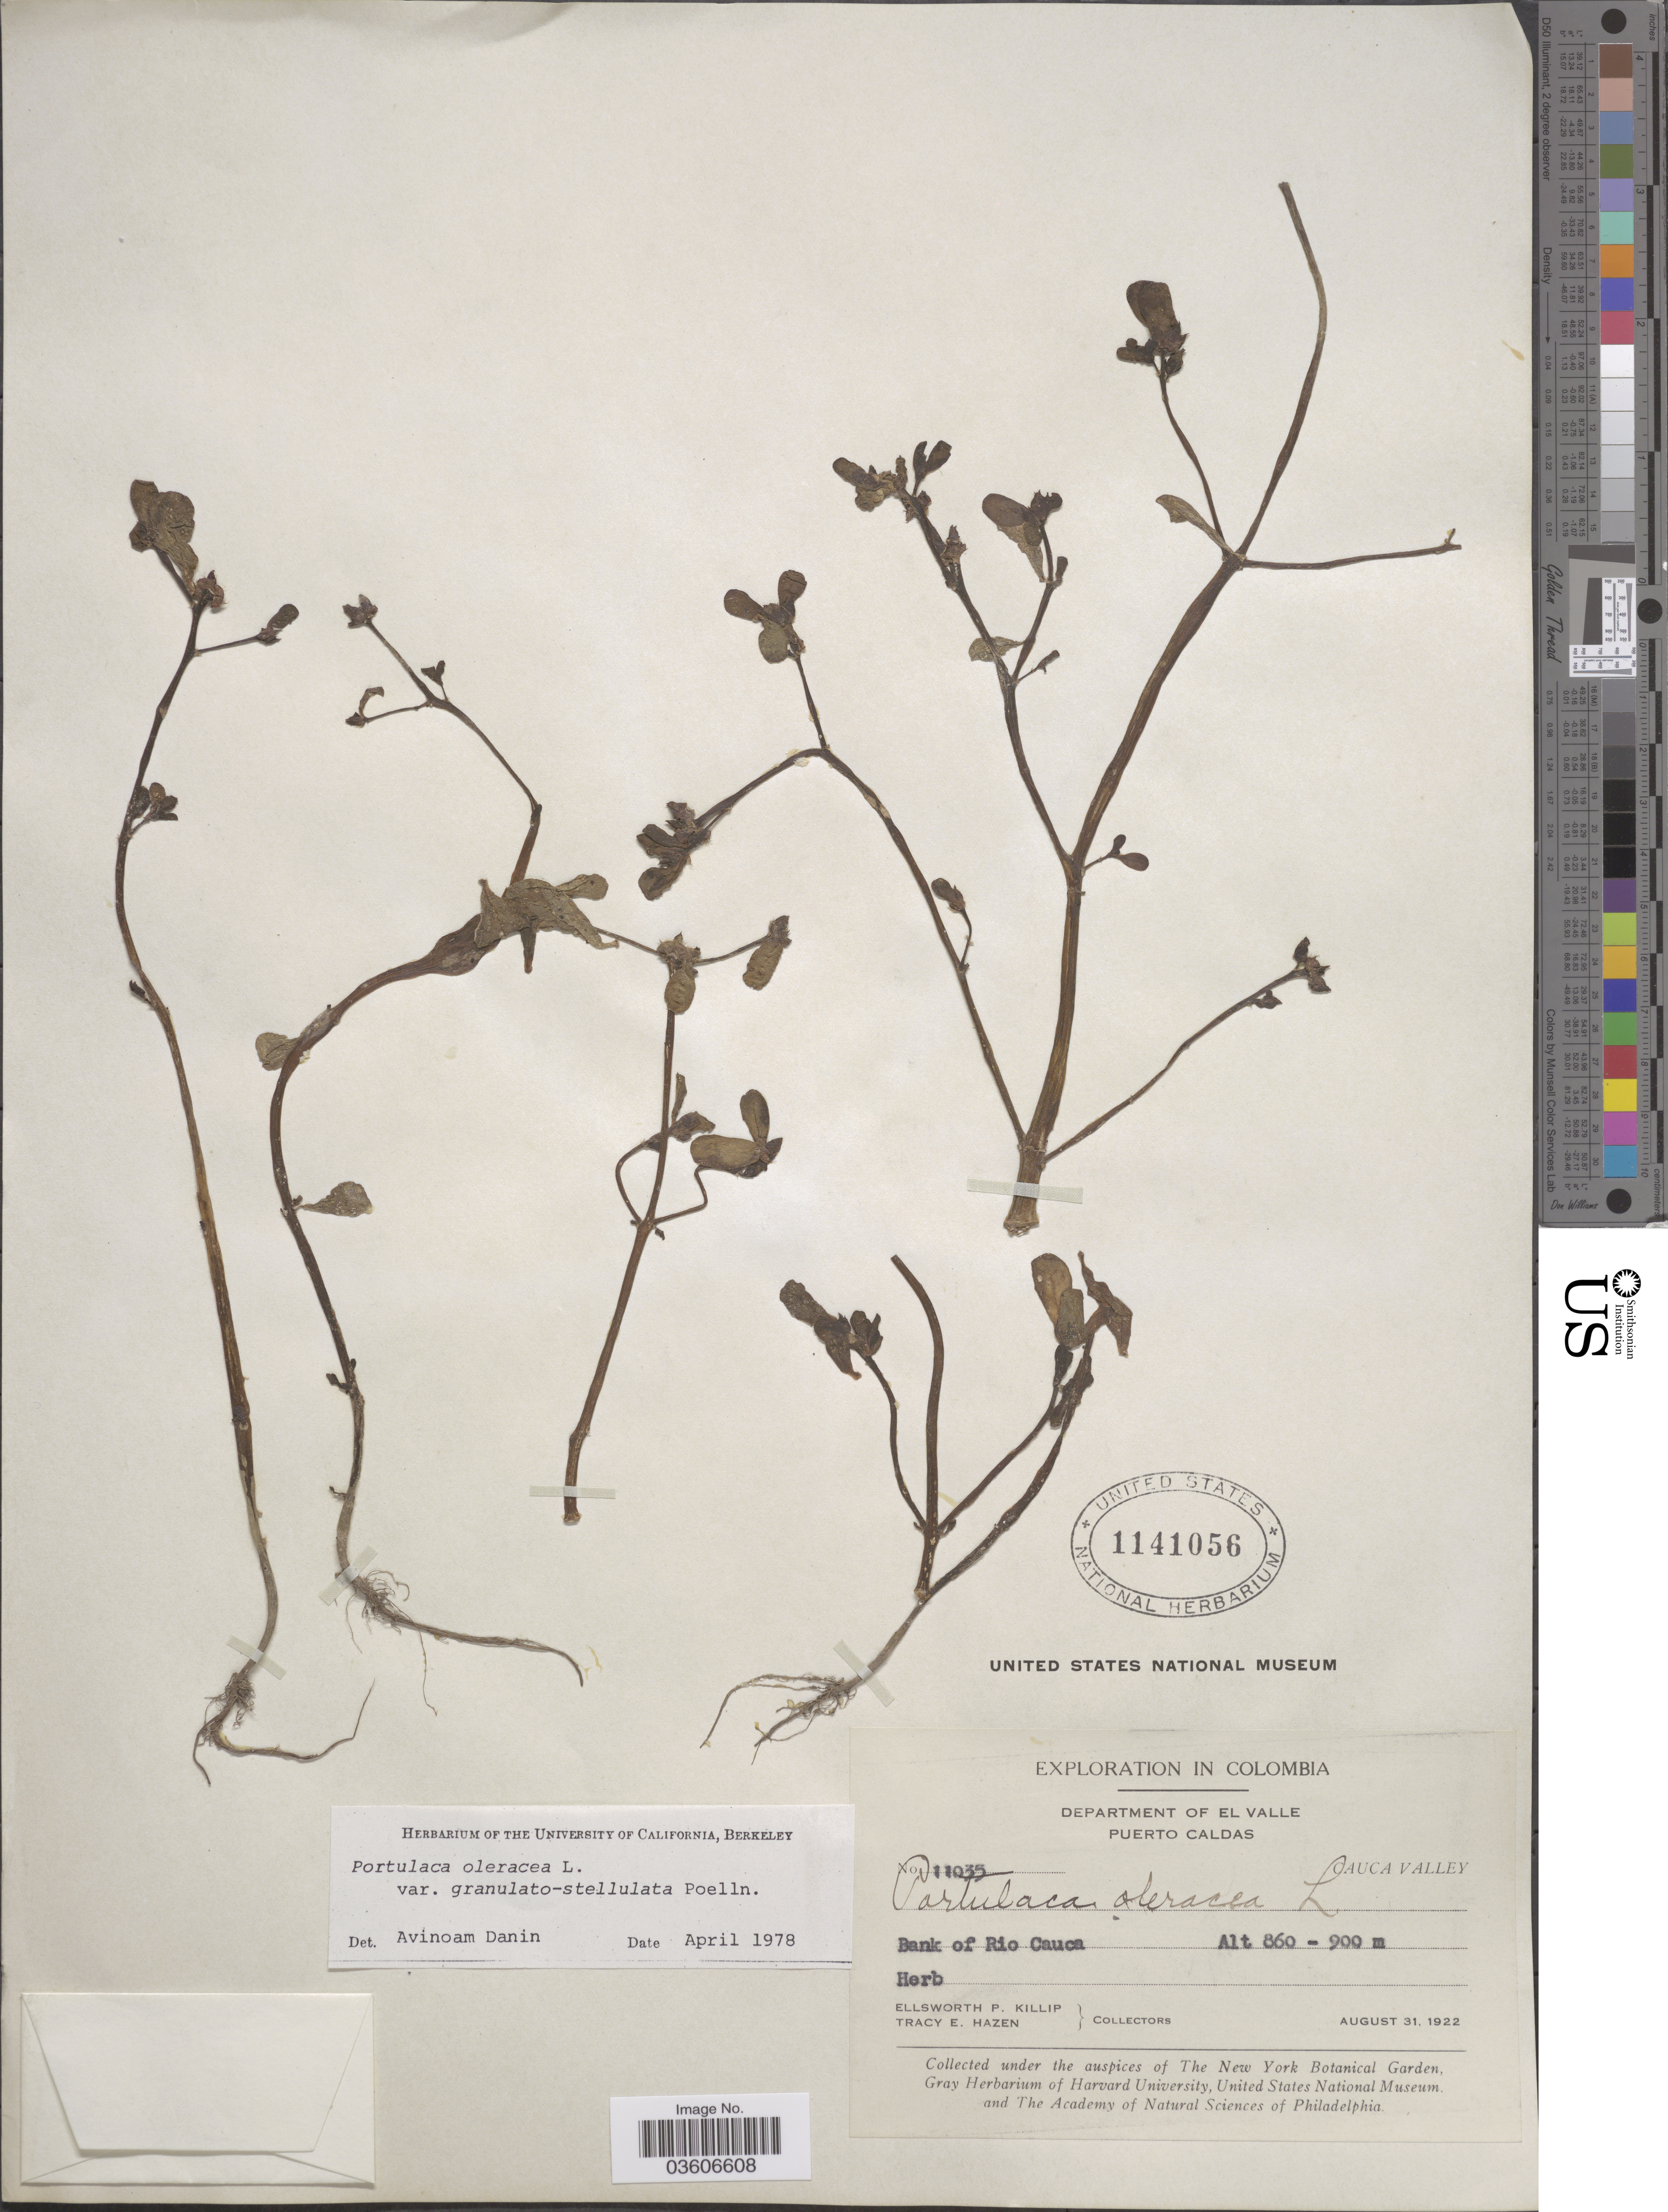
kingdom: Plantae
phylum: Tracheophyta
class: Magnoliopsida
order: Caryophyllales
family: Portulacaceae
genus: Portulaca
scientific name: Portulaca oleracea var. granulatostellulata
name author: Poelln.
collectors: E. P. Killip & T. E. Hazen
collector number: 11035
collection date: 1922-08-31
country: Colombia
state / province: Valle del Cauca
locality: Department of El Valle. Puerto Caldas. Cauca Valley. Bank of Rio Cauca.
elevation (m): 860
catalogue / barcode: US 1141056